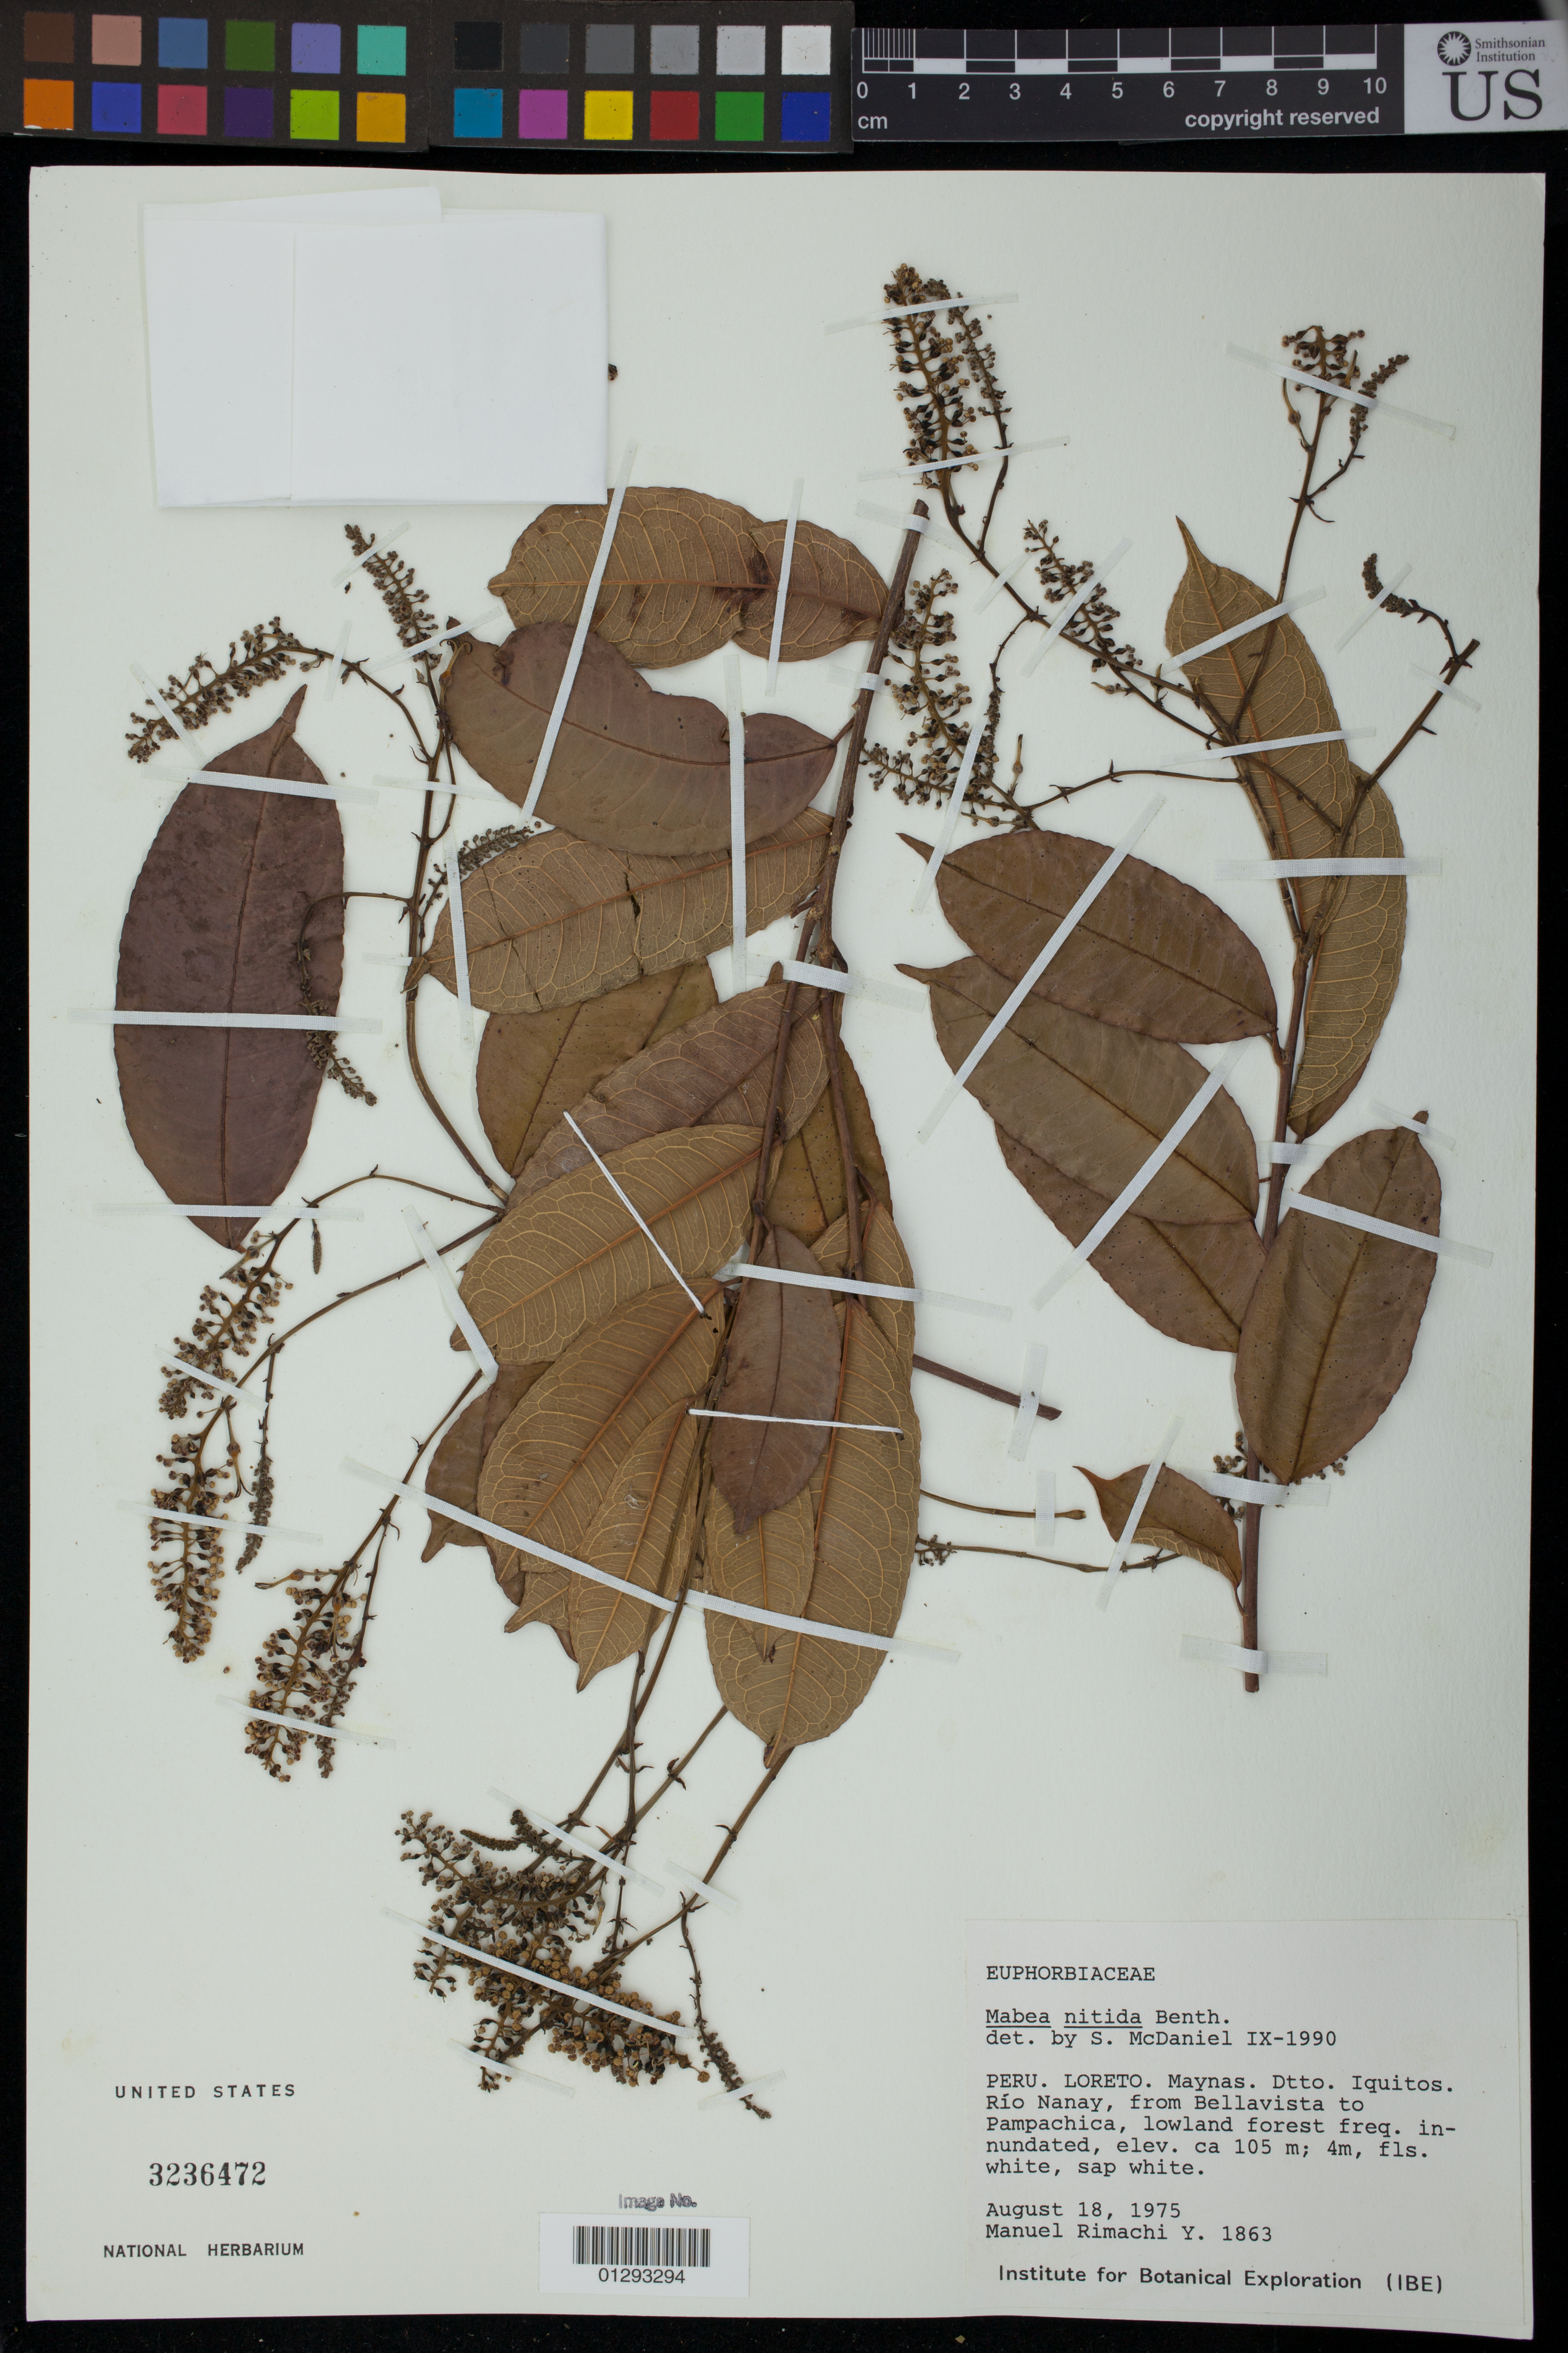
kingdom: Plantae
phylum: Tracheophyta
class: Magnoliopsida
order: Malpighiales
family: Euphorbiaceae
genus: Mabea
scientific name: Mabea nitida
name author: Spruce ex Benth.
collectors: M. Rimachi Y.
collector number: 1863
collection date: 1975-08-18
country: Peru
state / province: Loreto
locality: Maynas. Dtto. Iquitos. Rio Nanay, from Bellavista to Pampachica.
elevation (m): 105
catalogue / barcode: US 3236472